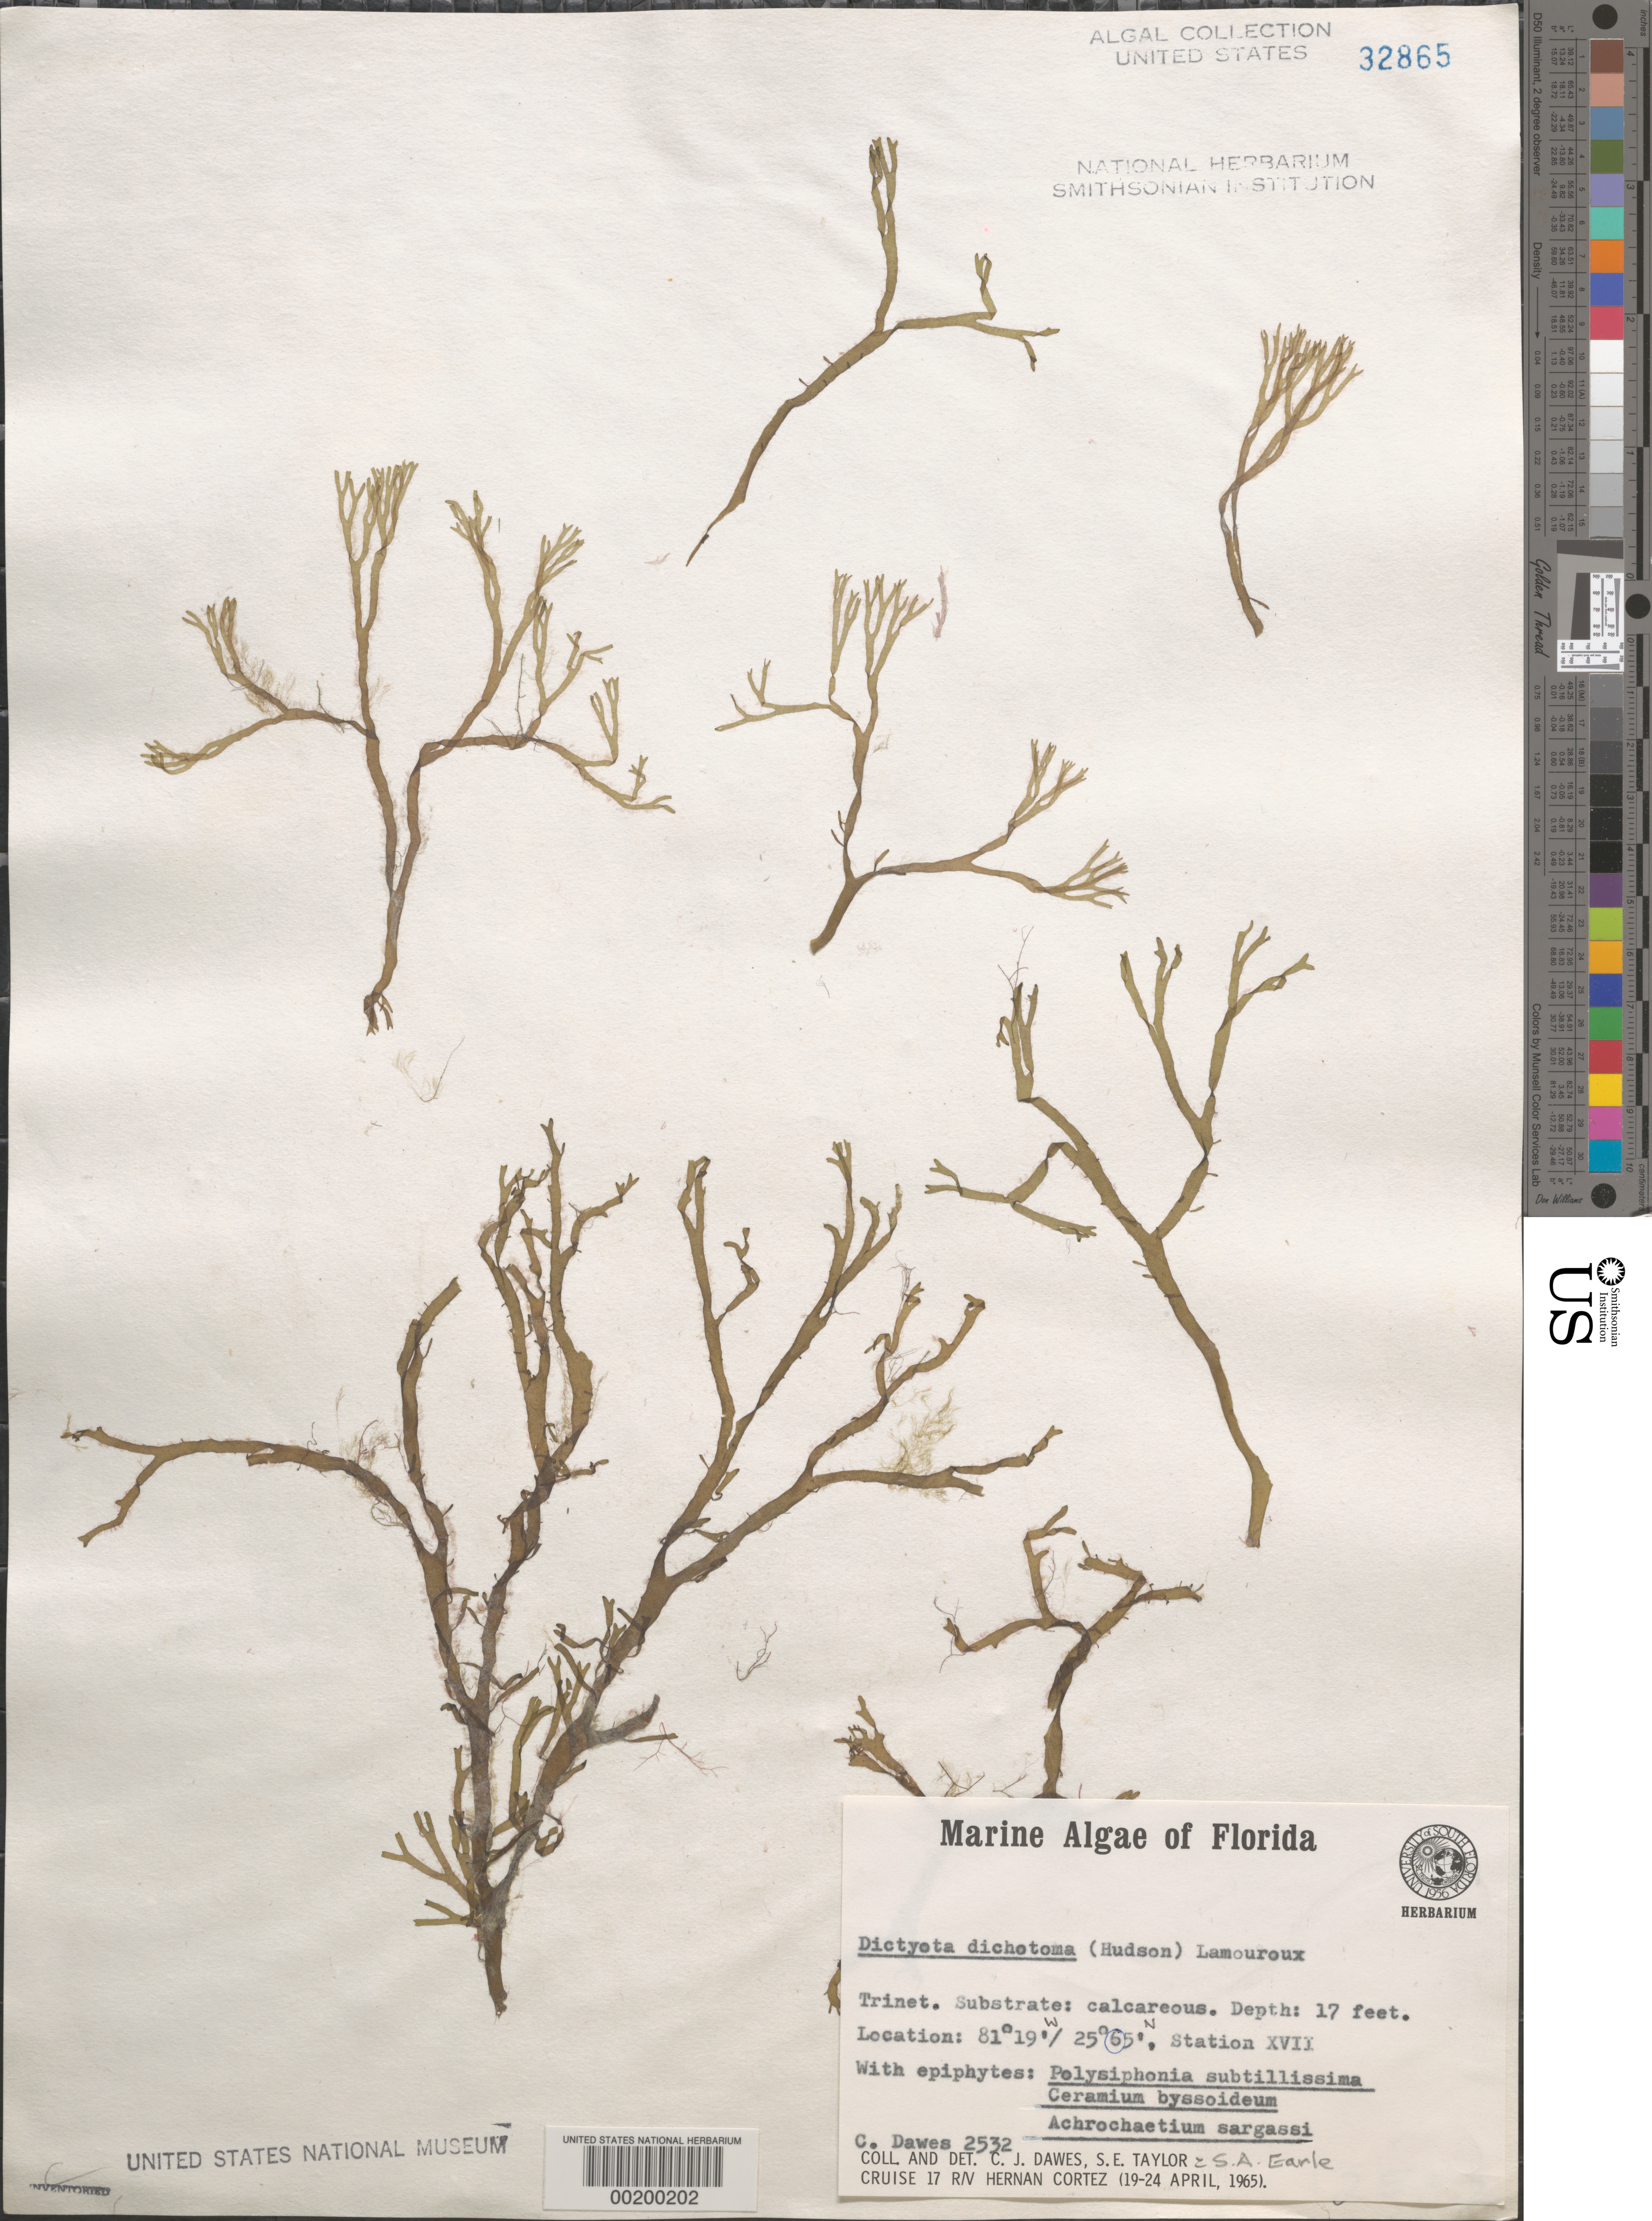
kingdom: Chromista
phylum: Ochrophyta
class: Phaeophyceae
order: Dictyotales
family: Dictyotaceae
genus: Dictyota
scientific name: Dictyota dichotoma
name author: (Huds.) J.V.Lamouroux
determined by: Dawes, C. J.; Earle, S. A.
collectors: C. Dawes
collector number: Cjd 2532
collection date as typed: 19 Apr 1965 to 24 Apr 1965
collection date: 1965-04-19/1965-04-24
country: United States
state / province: Florida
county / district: Monroe County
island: Content Keys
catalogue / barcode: US 32865